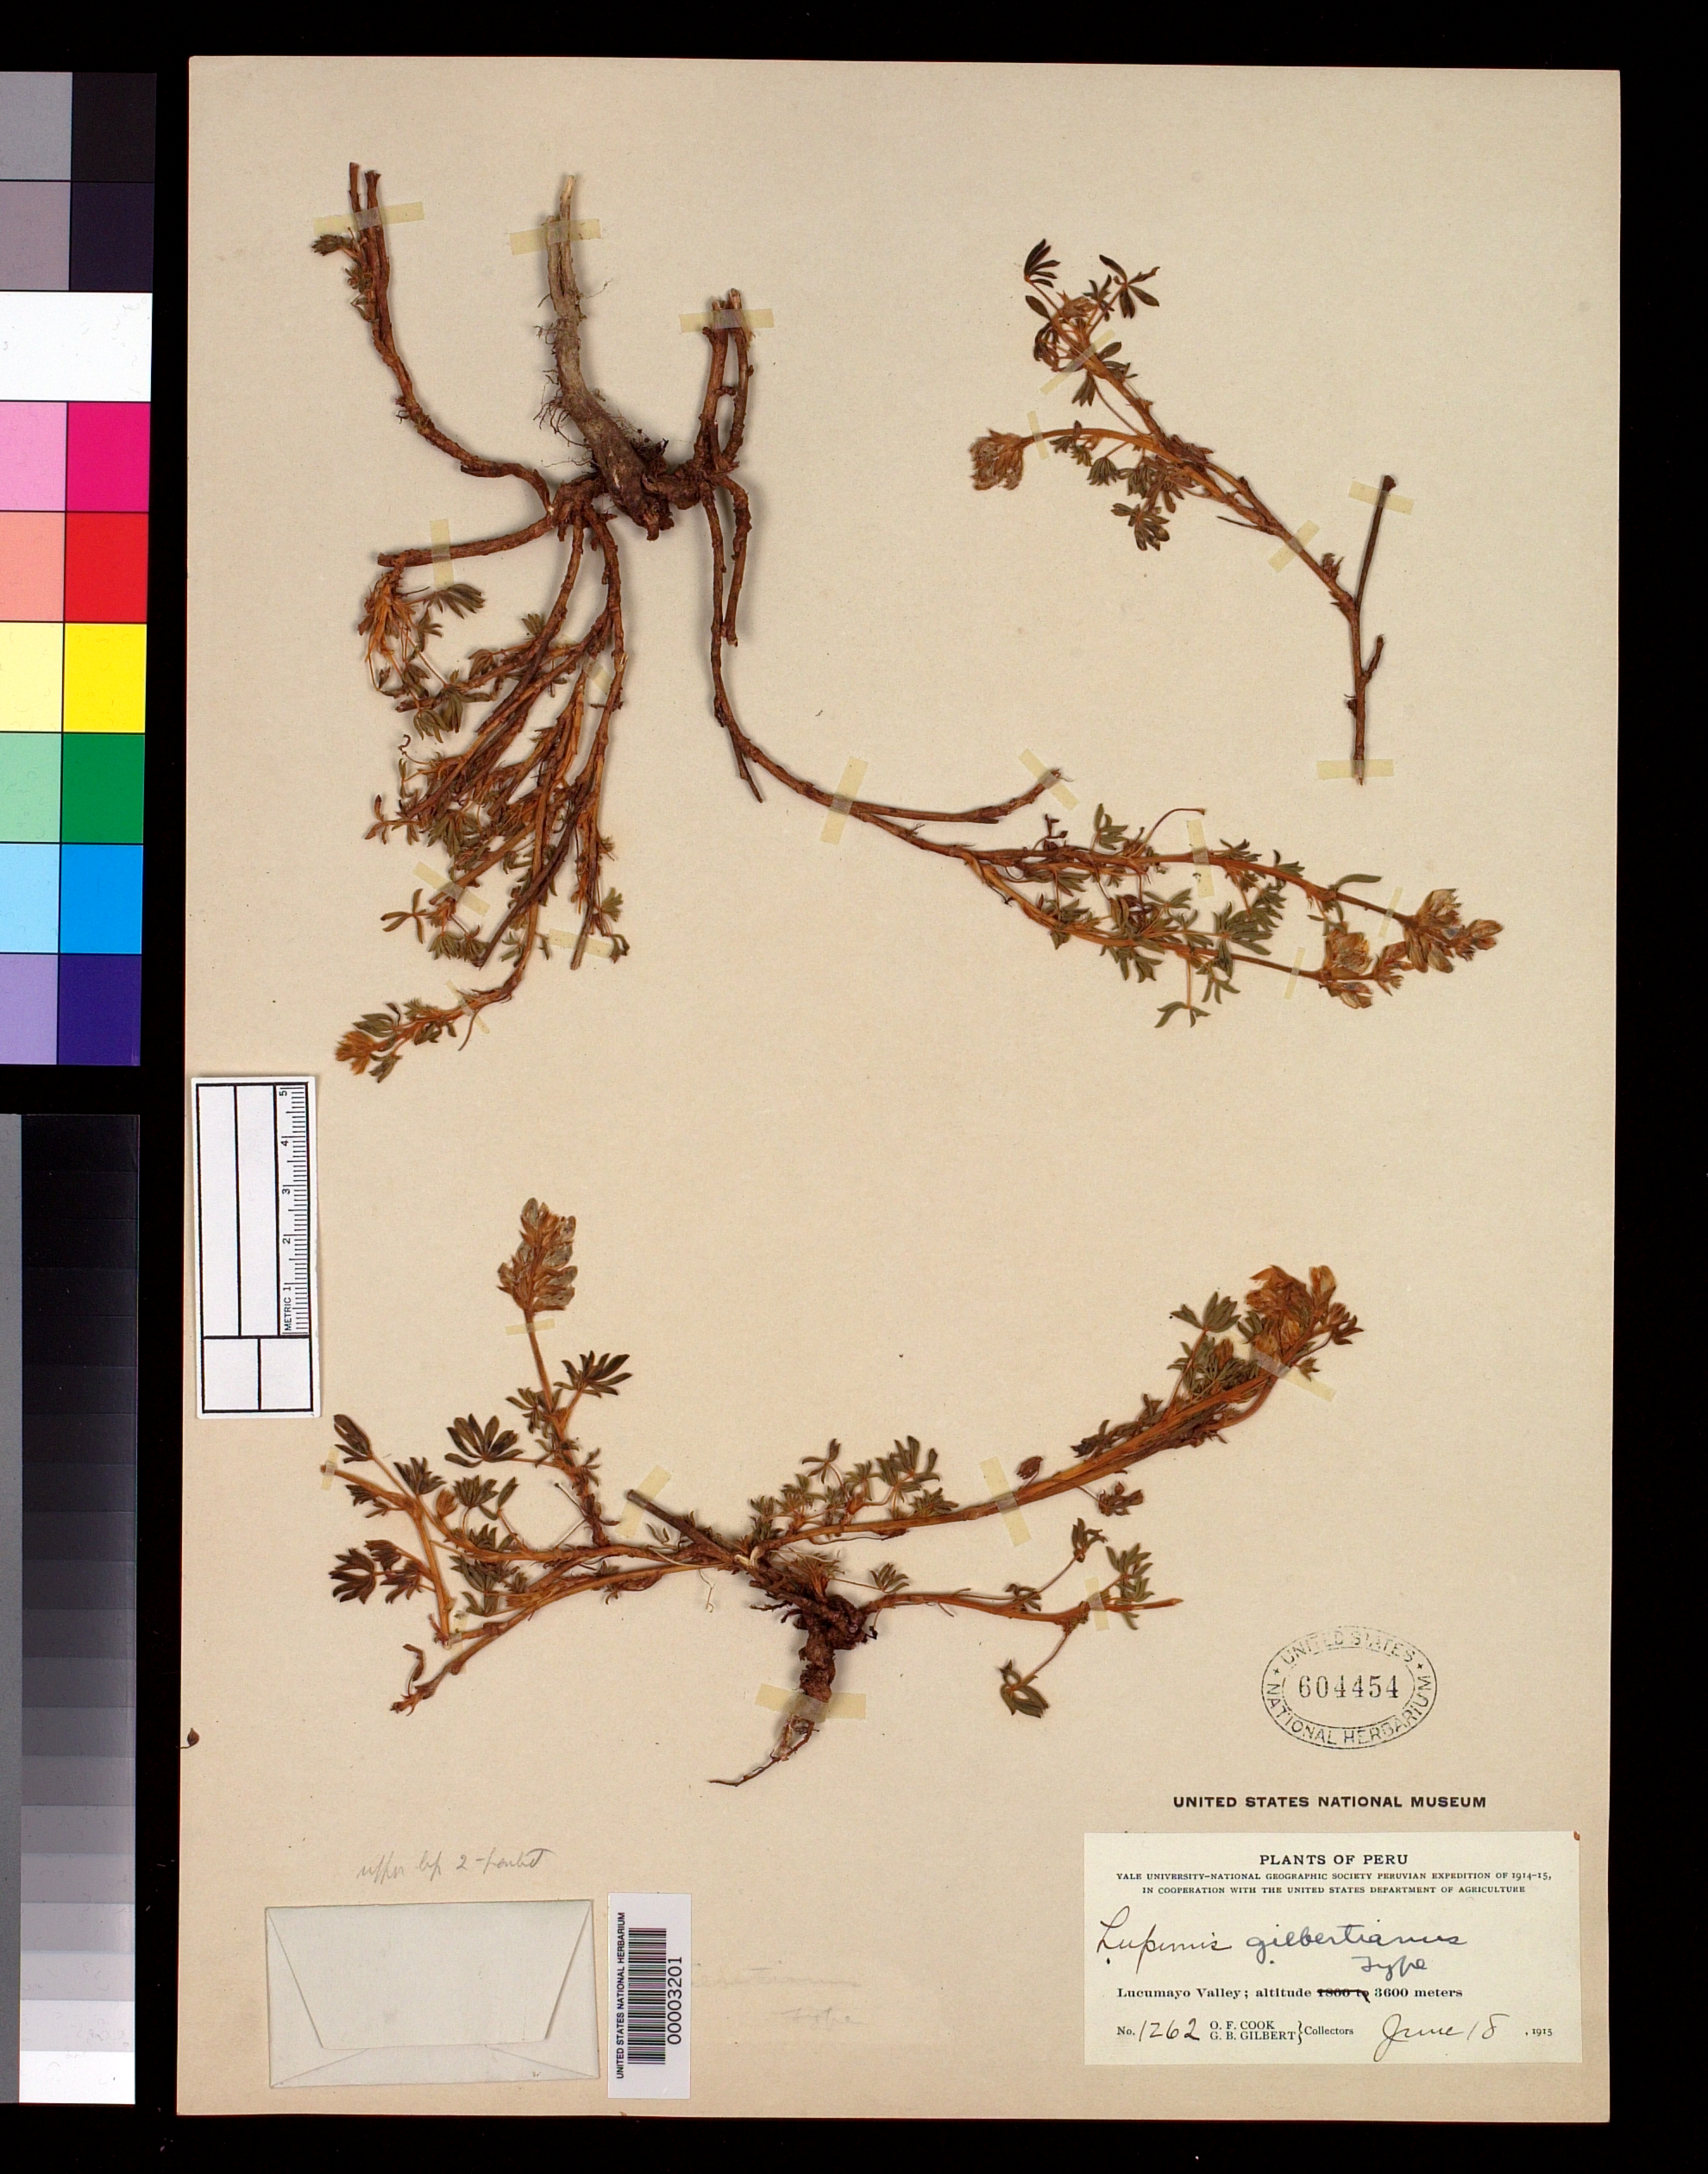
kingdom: Plantae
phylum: Tracheophyta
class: Magnoliopsida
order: Fabales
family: Fabaceae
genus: Lupinus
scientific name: Lupinus gilbertianus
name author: C.P. Sm.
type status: Holotype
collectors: O. F. Cook & G. B. Gilbert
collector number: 1262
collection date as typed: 18 Jun 1915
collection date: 1915-06-18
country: Peru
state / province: Cusco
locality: Lucumayo Valley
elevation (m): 3600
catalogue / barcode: US 604454